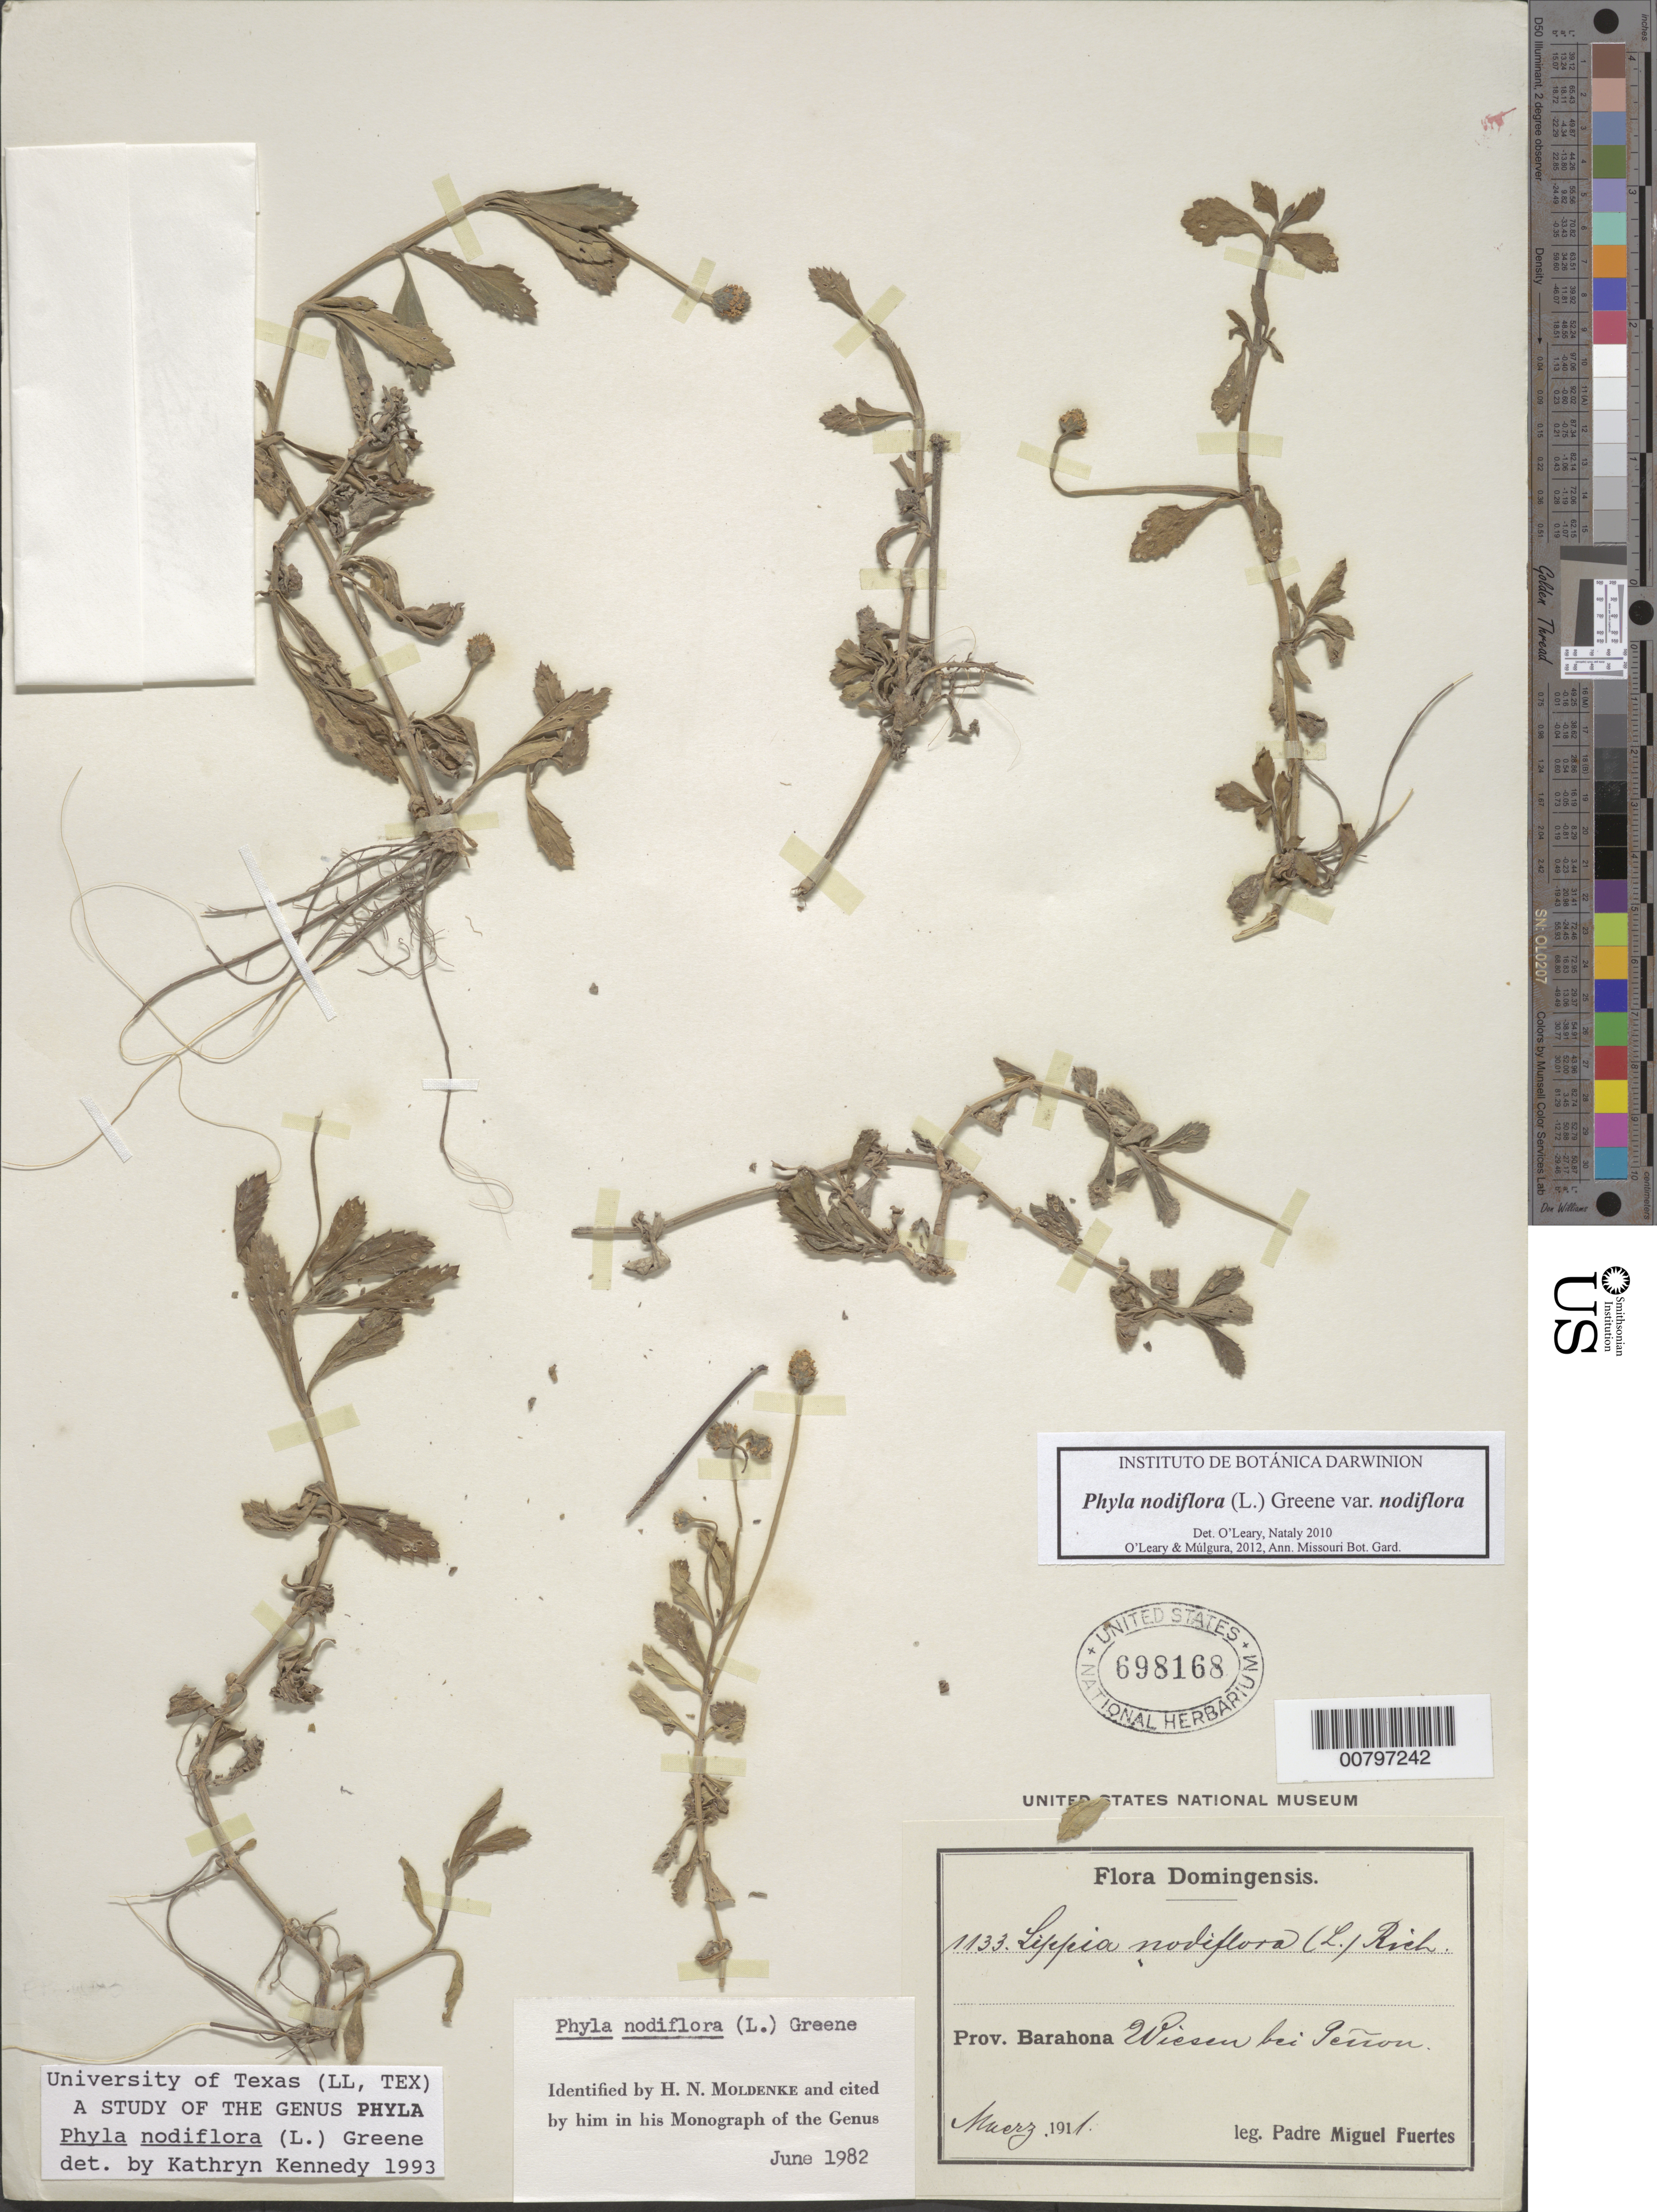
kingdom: Plantae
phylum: Tracheophyta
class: Magnoliopsida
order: Lamiales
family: Verbenaceae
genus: Phyla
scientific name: Phyla nodiflora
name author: (L.) Greene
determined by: Kennedy, K.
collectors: M. D. Fuertes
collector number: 1133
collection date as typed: Mar 1911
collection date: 1911-03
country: Dominican Republic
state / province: Barahona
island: Hispaniola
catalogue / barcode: US 698168